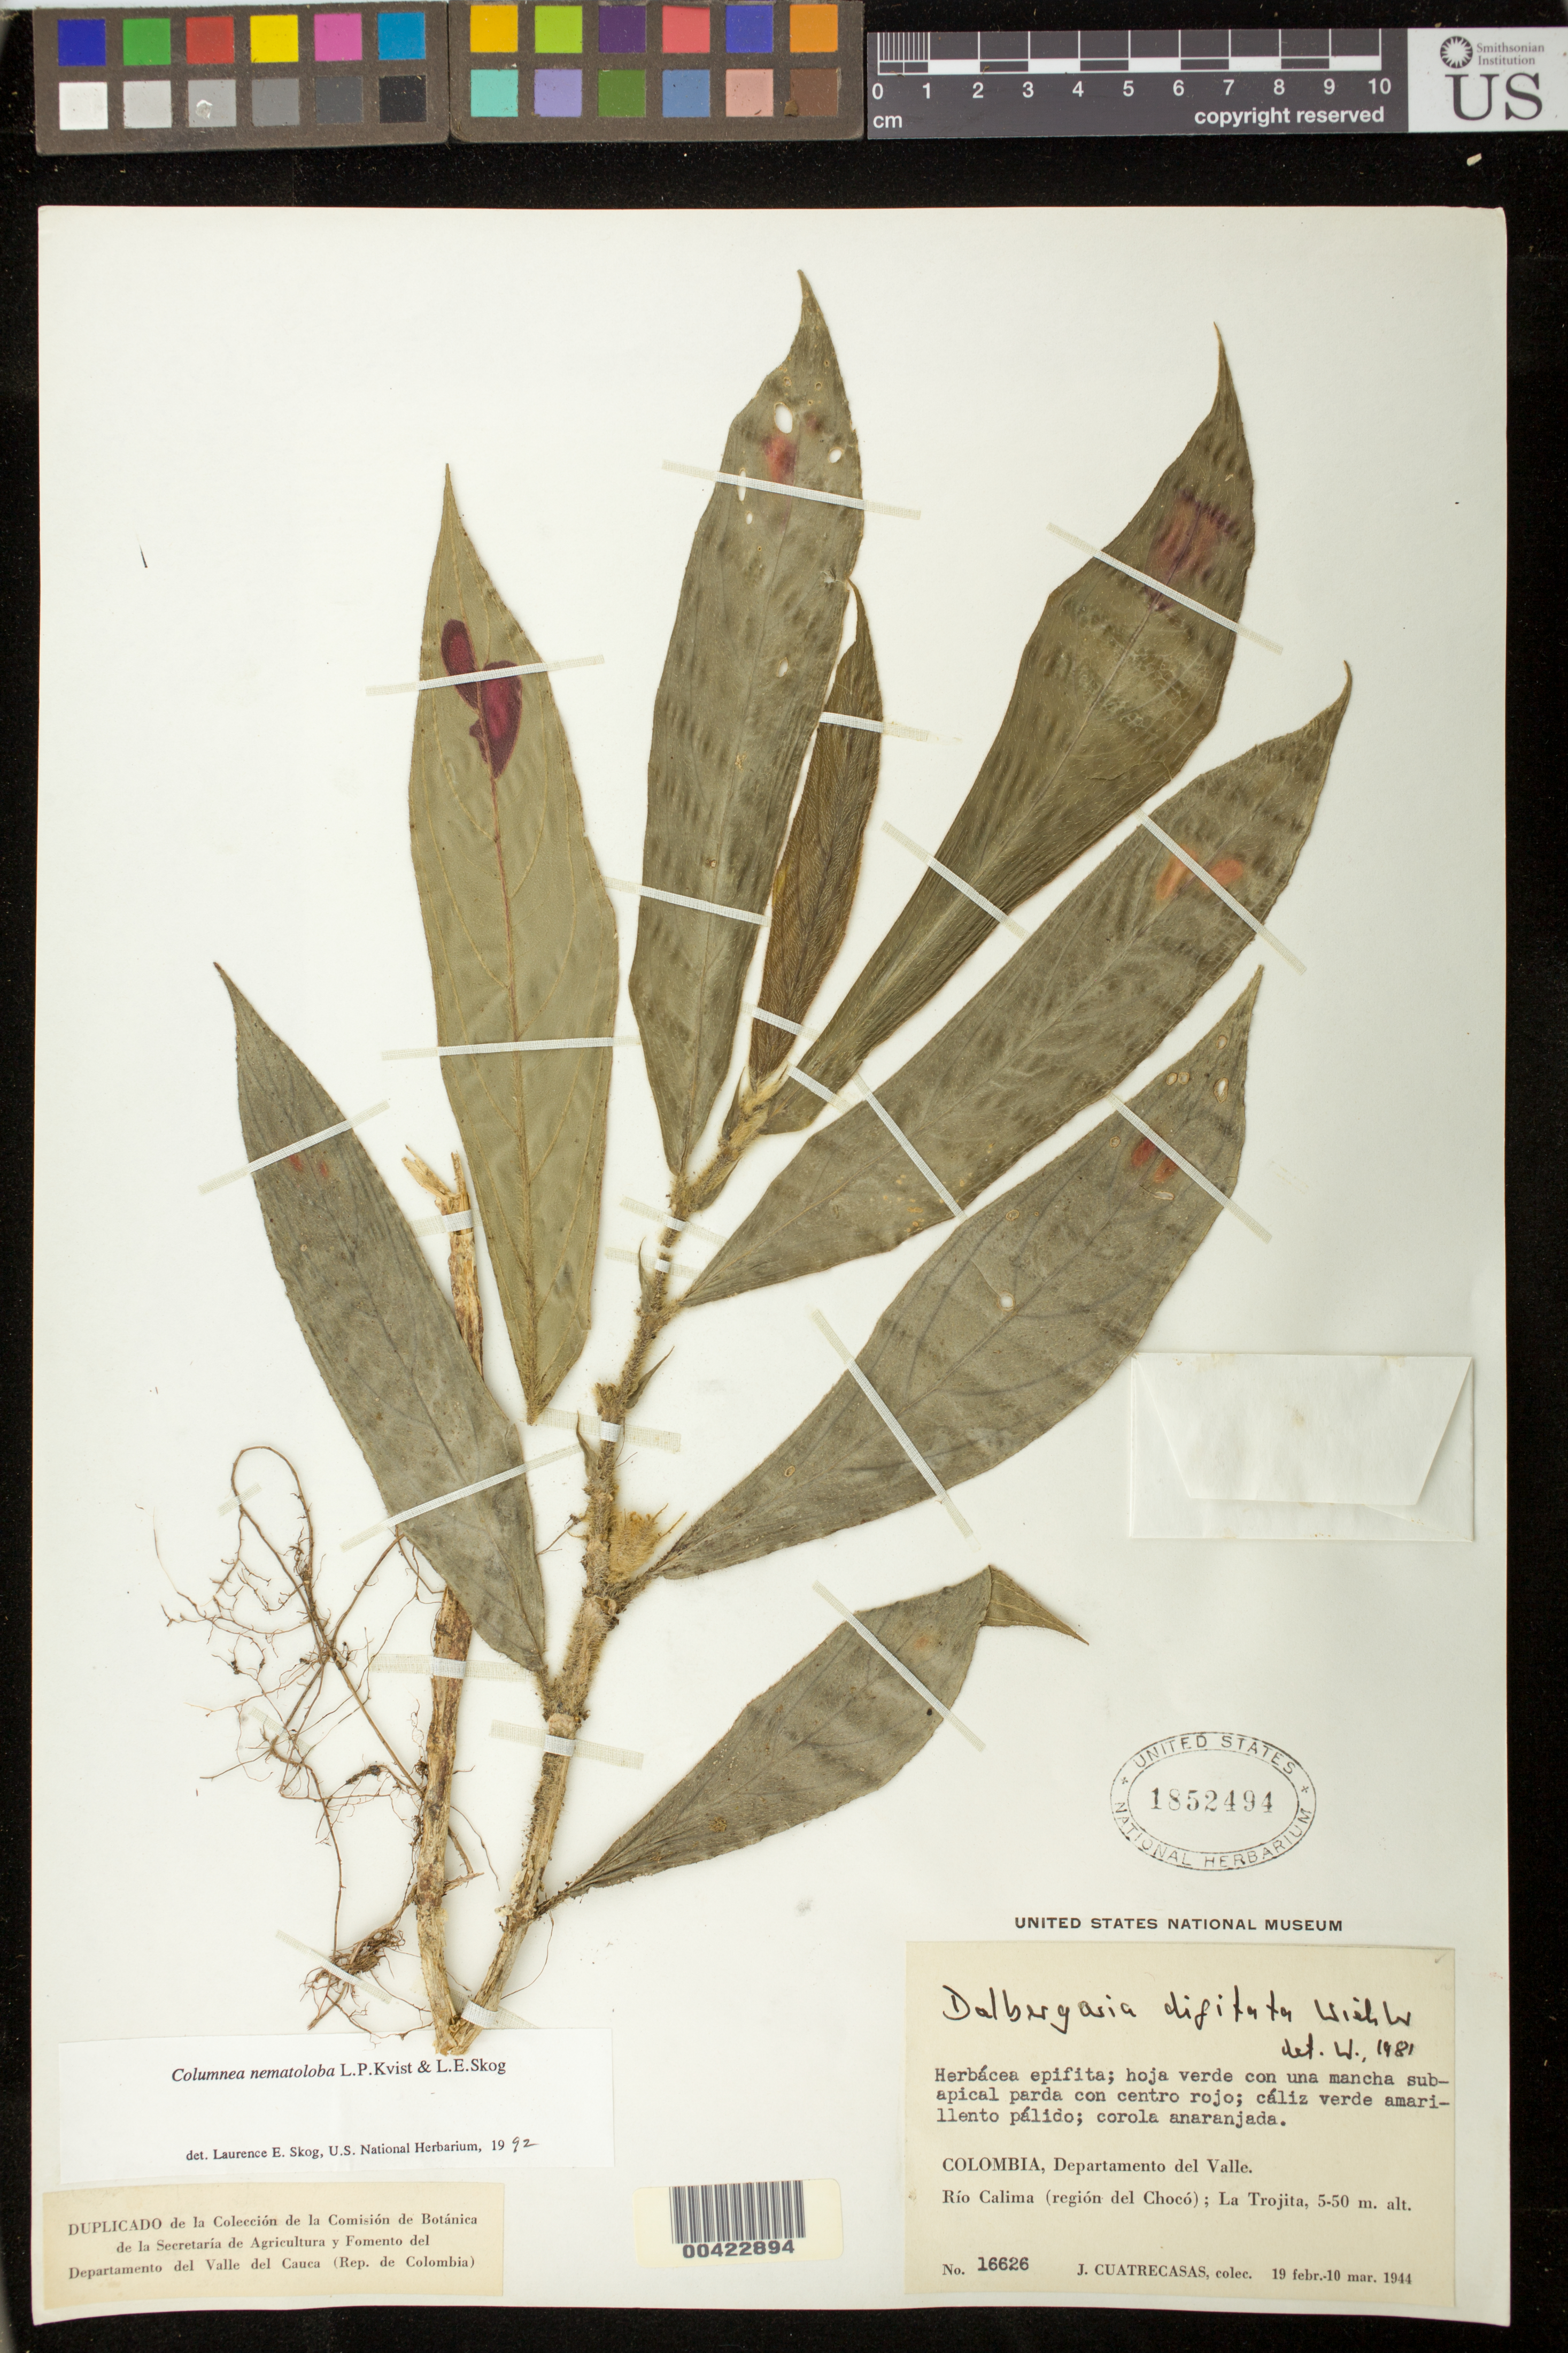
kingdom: Plantae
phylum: Tracheophyta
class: Magnoliopsida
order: Lamiales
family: Gesneriaceae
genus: Columnea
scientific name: Columnea nematoloba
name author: L.P. Kvist & L.E. Skog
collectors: J. Cuatrecasas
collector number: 16626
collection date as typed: Feb-Mar 1944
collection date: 1944-02/1944-03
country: Colombia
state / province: Valle del Cauca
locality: Rio Calima, La Trojita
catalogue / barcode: US 1852494